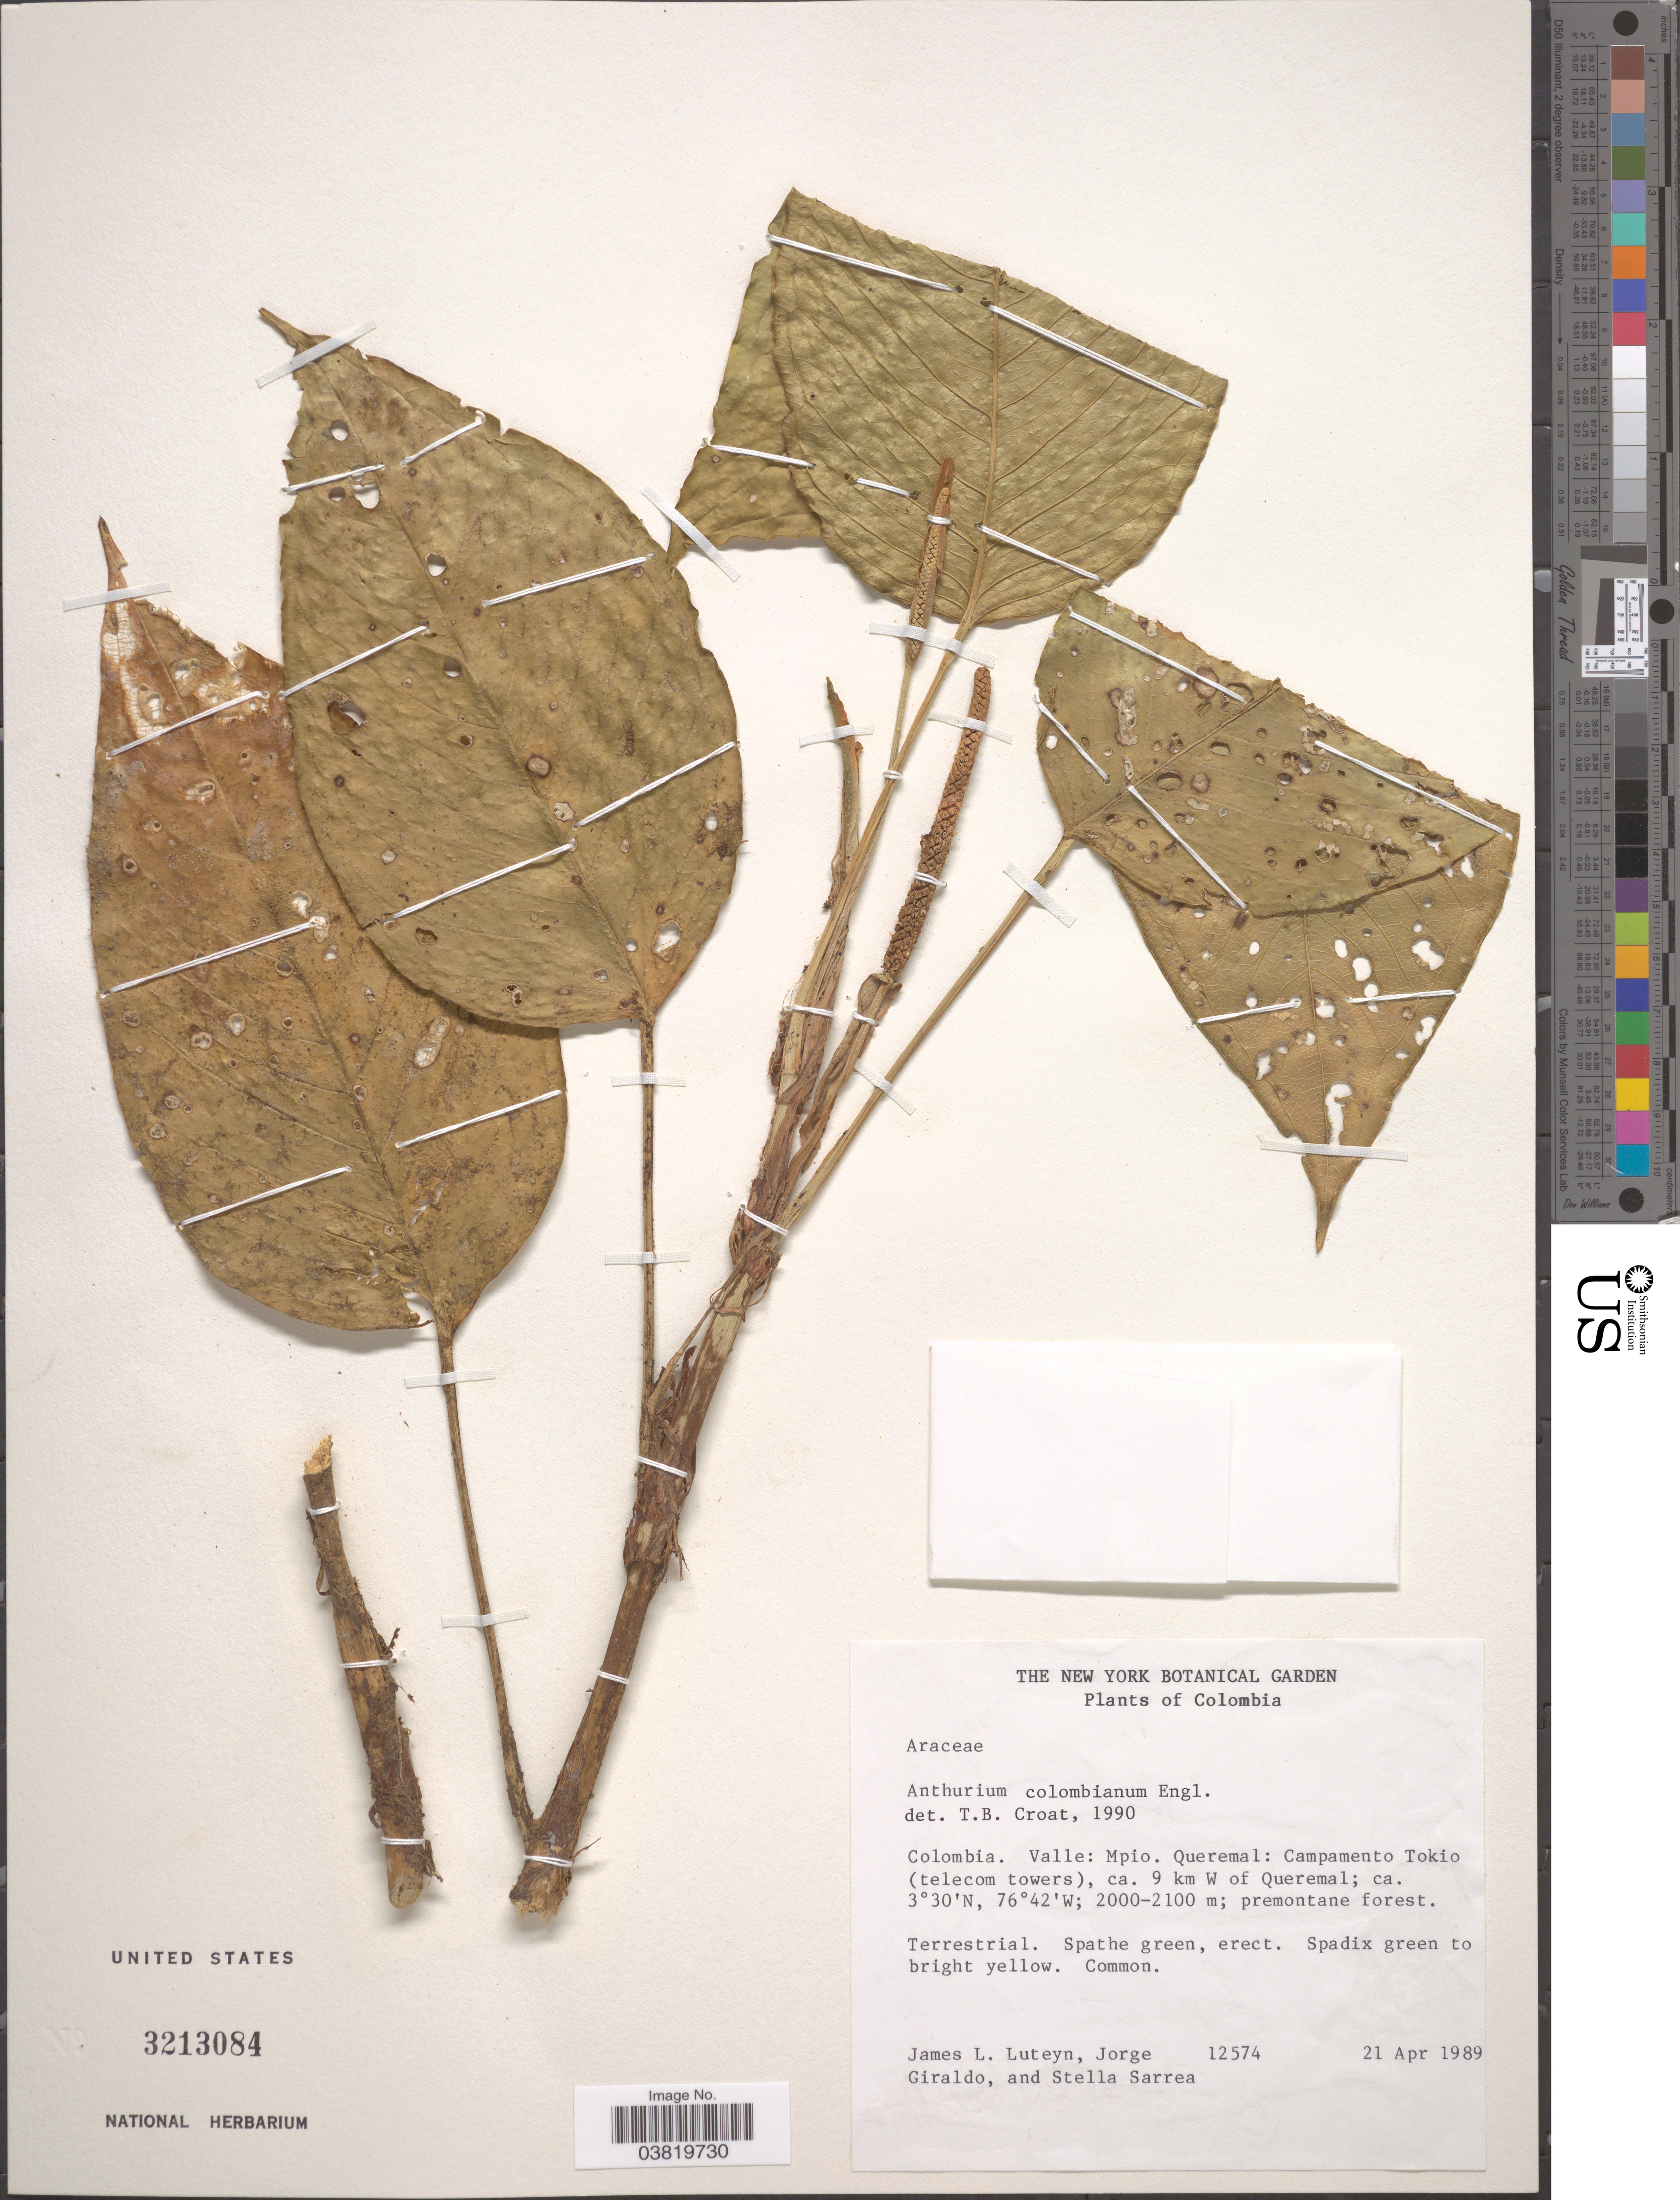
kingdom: Plantae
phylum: Tracheophyta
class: Liliopsida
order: Alismatales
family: Araceae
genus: Anthurium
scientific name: Anthurium columbianum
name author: Engl.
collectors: J. L. Luteyn, J. Giraldo & S. Sarrea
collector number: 12574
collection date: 1989-04-21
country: Colombia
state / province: Valle del Cauca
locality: Valle: Mpio. Queremal: Campamento Tokio (telecom towers), ca. 9 km W of Queremal.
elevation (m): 2000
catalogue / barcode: US 3213084